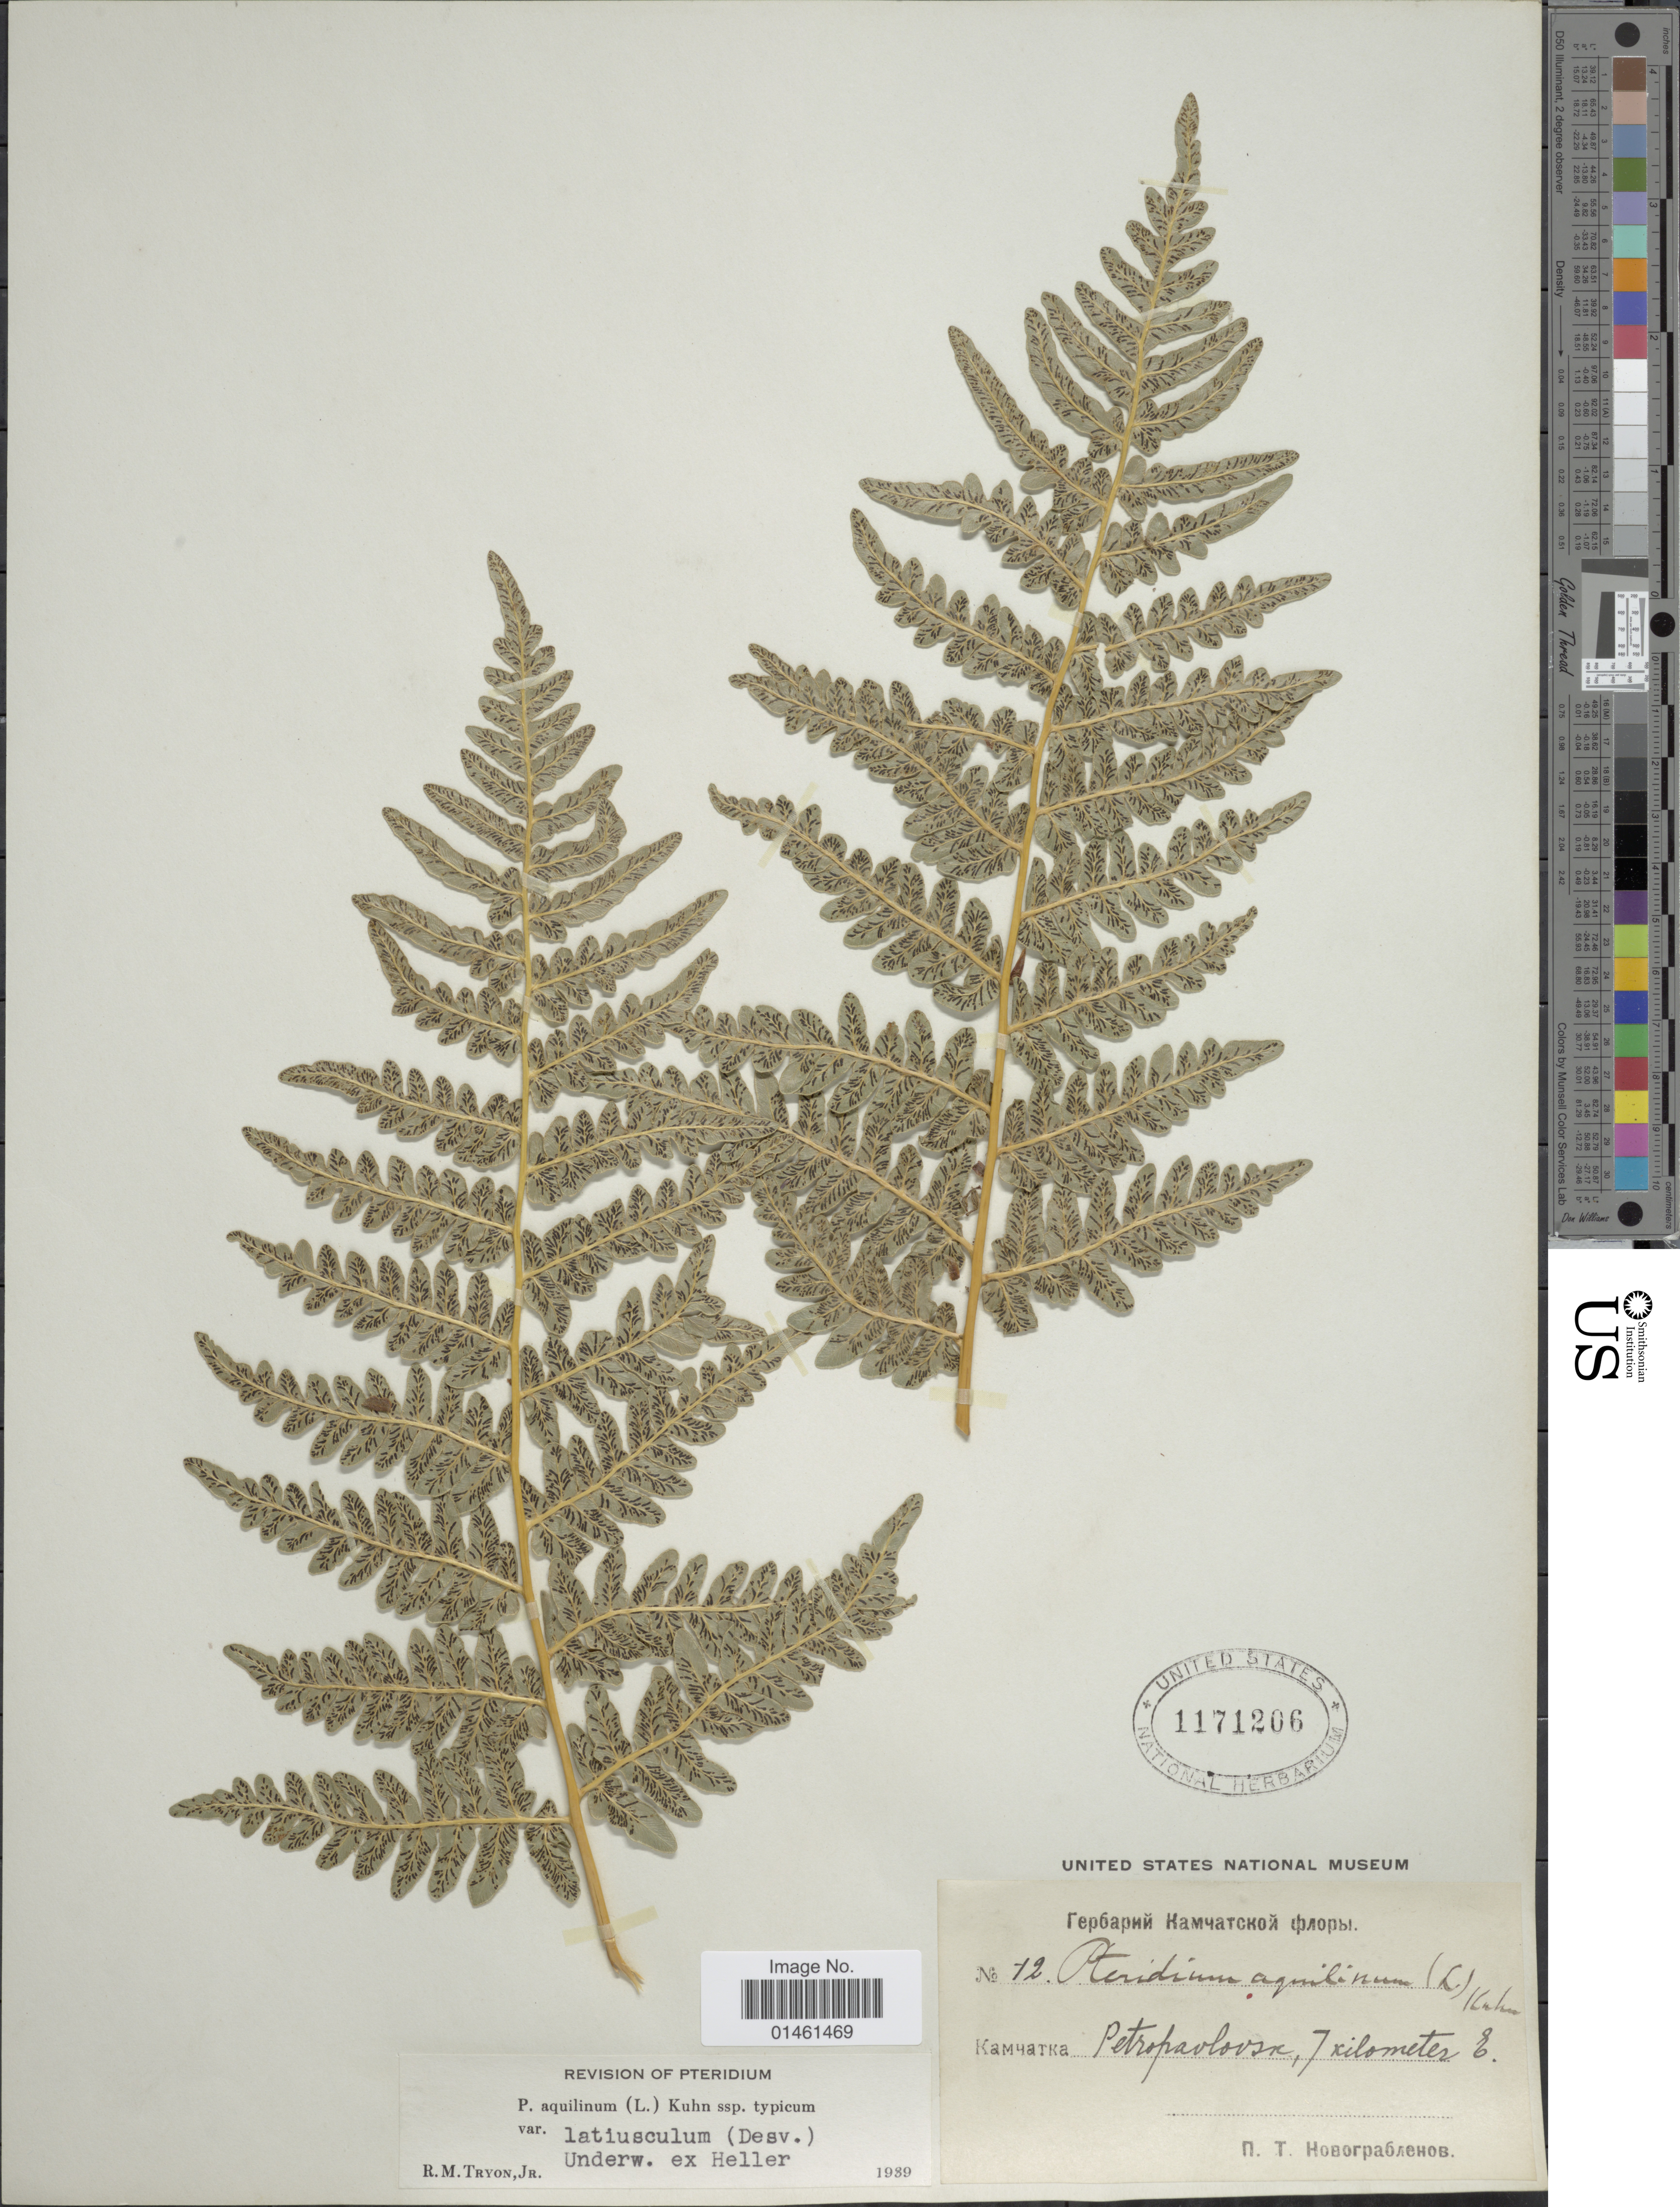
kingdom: Plantae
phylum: Tracheophyta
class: Polypodiopsida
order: Polypodiales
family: Dennstaedtiaceae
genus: Pteridium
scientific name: Pteridium aquilinum var. latiusculum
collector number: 72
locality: X, 7kilometer E.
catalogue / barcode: US 1171206